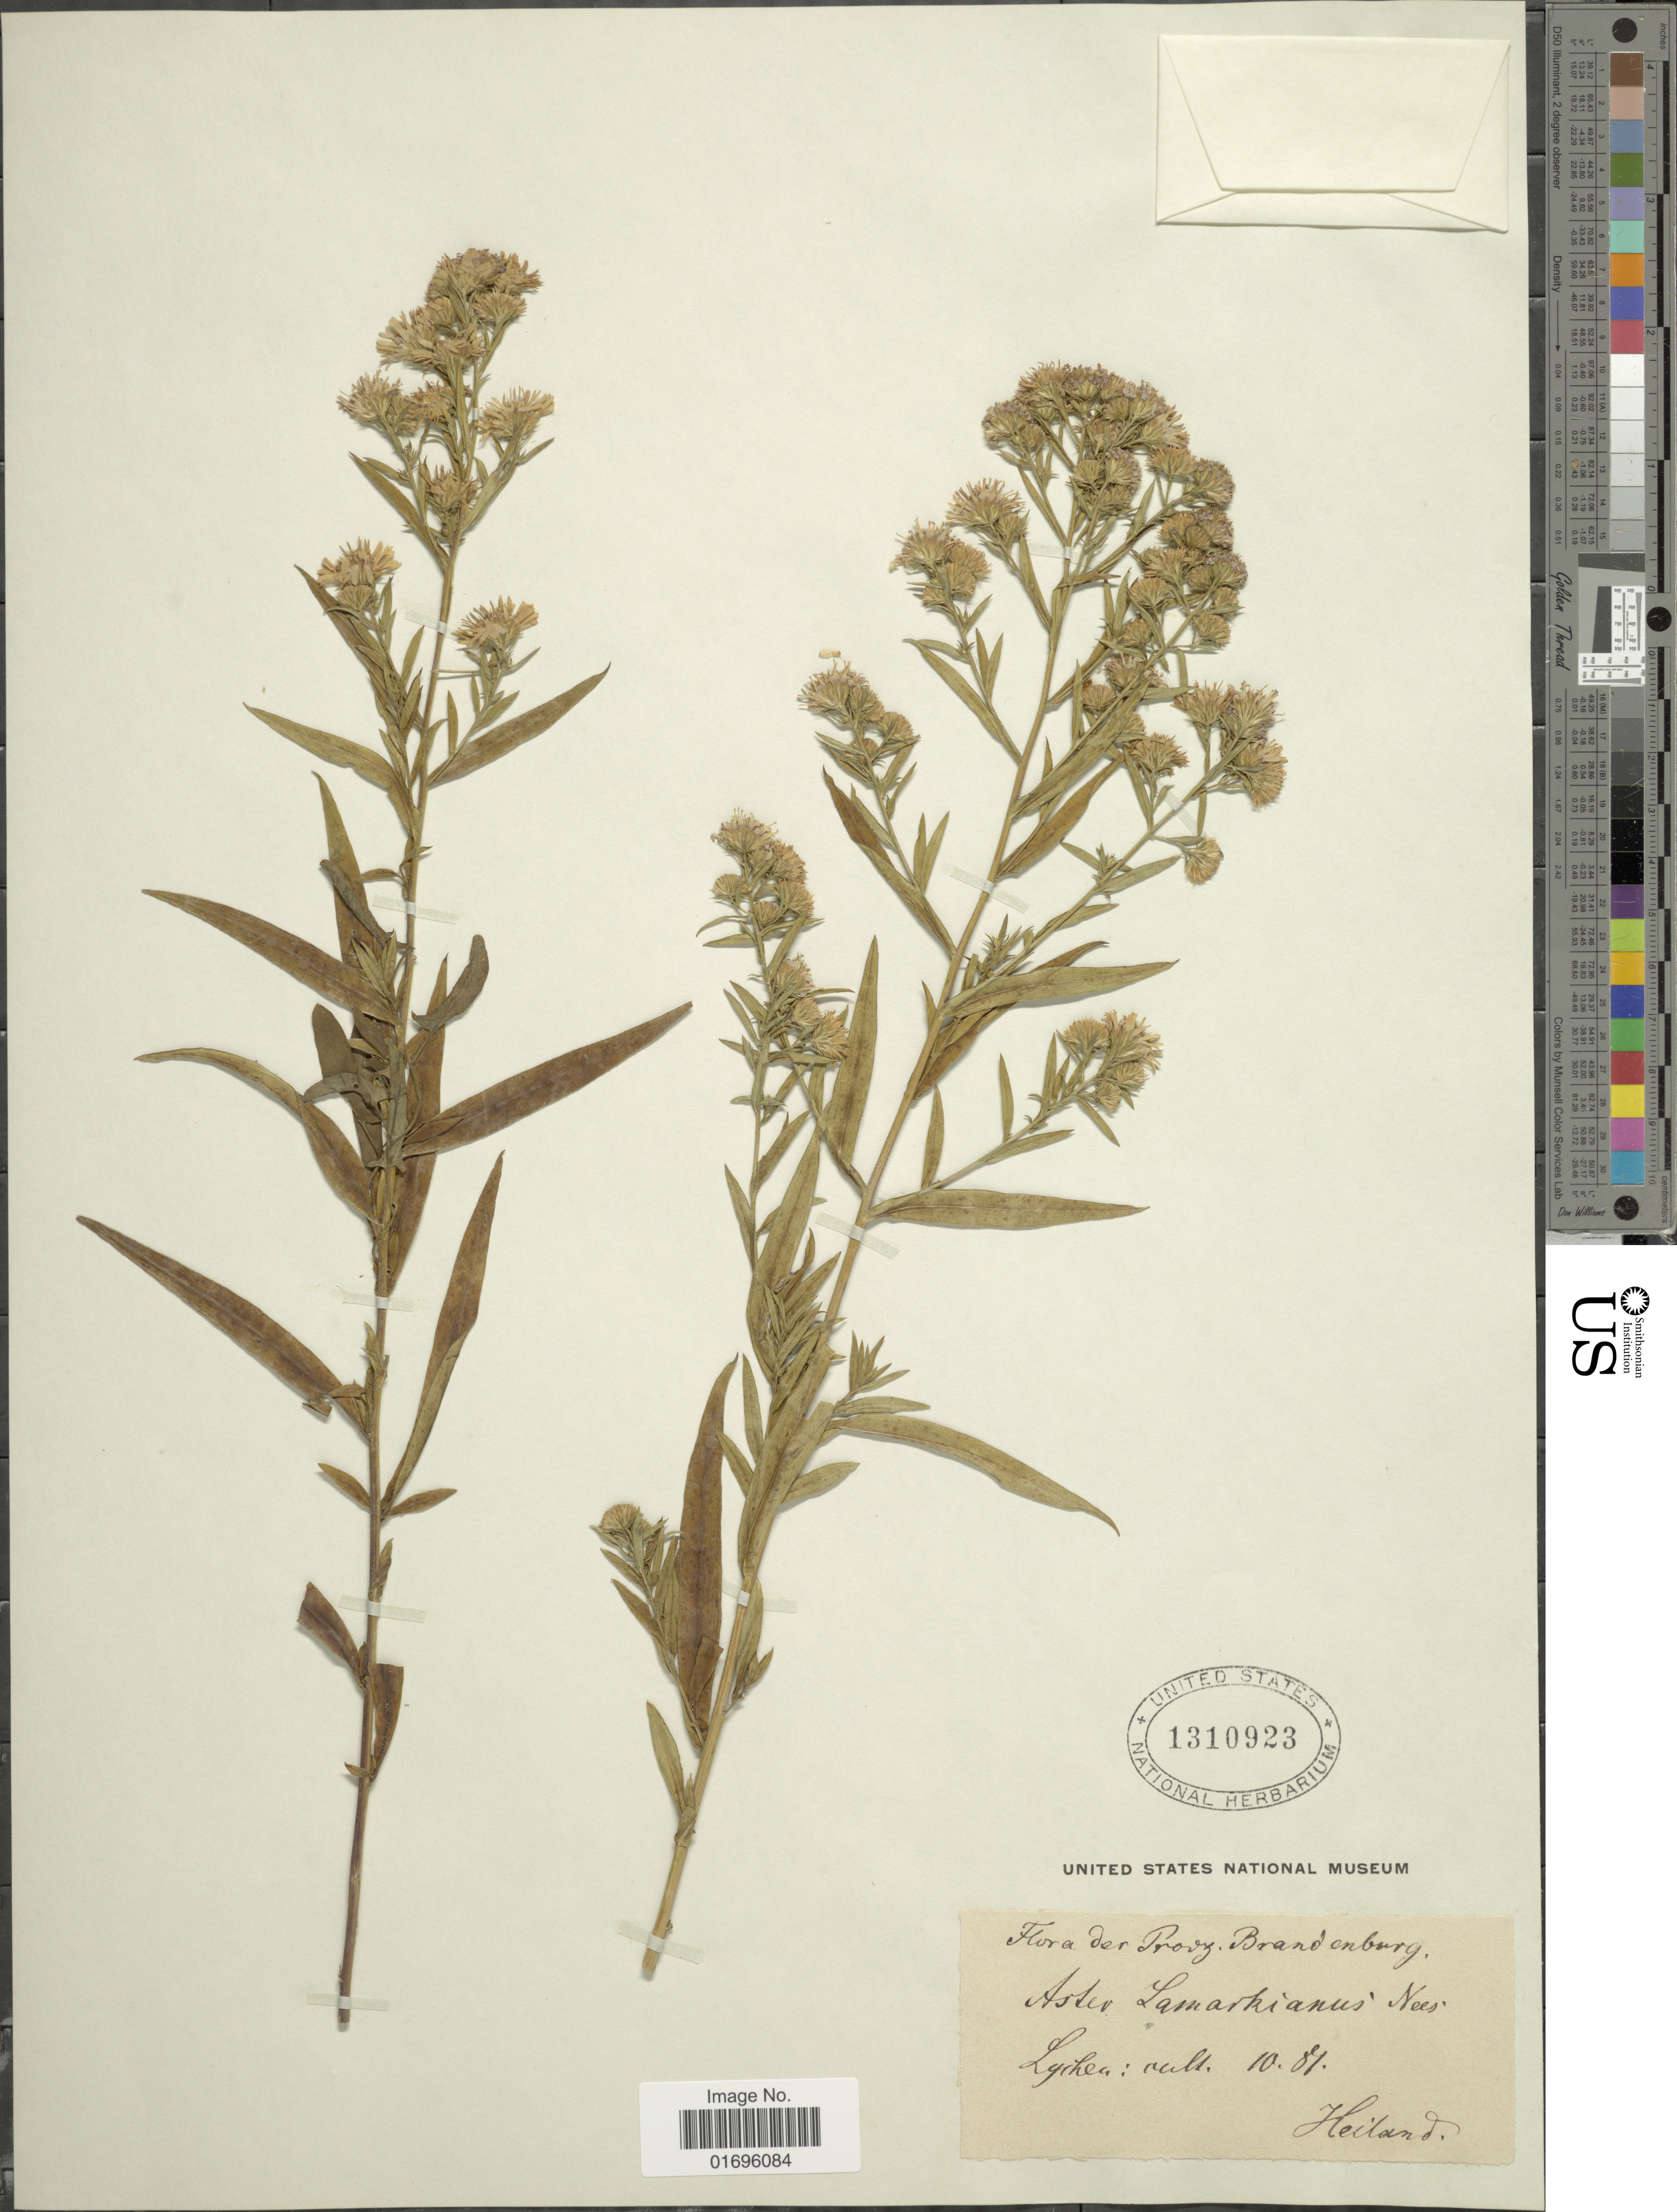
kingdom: Plantae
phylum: Tracheophyta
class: Magnoliopsida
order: Asterales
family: Asteraceae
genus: Aster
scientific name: Aster lamarckianus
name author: Nees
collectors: -. Heiland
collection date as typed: Transcribed d/m/y: /10/81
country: Germany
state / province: Brandenburg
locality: Provz. Brandenburg. Lychen: cult.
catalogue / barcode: US 1310923